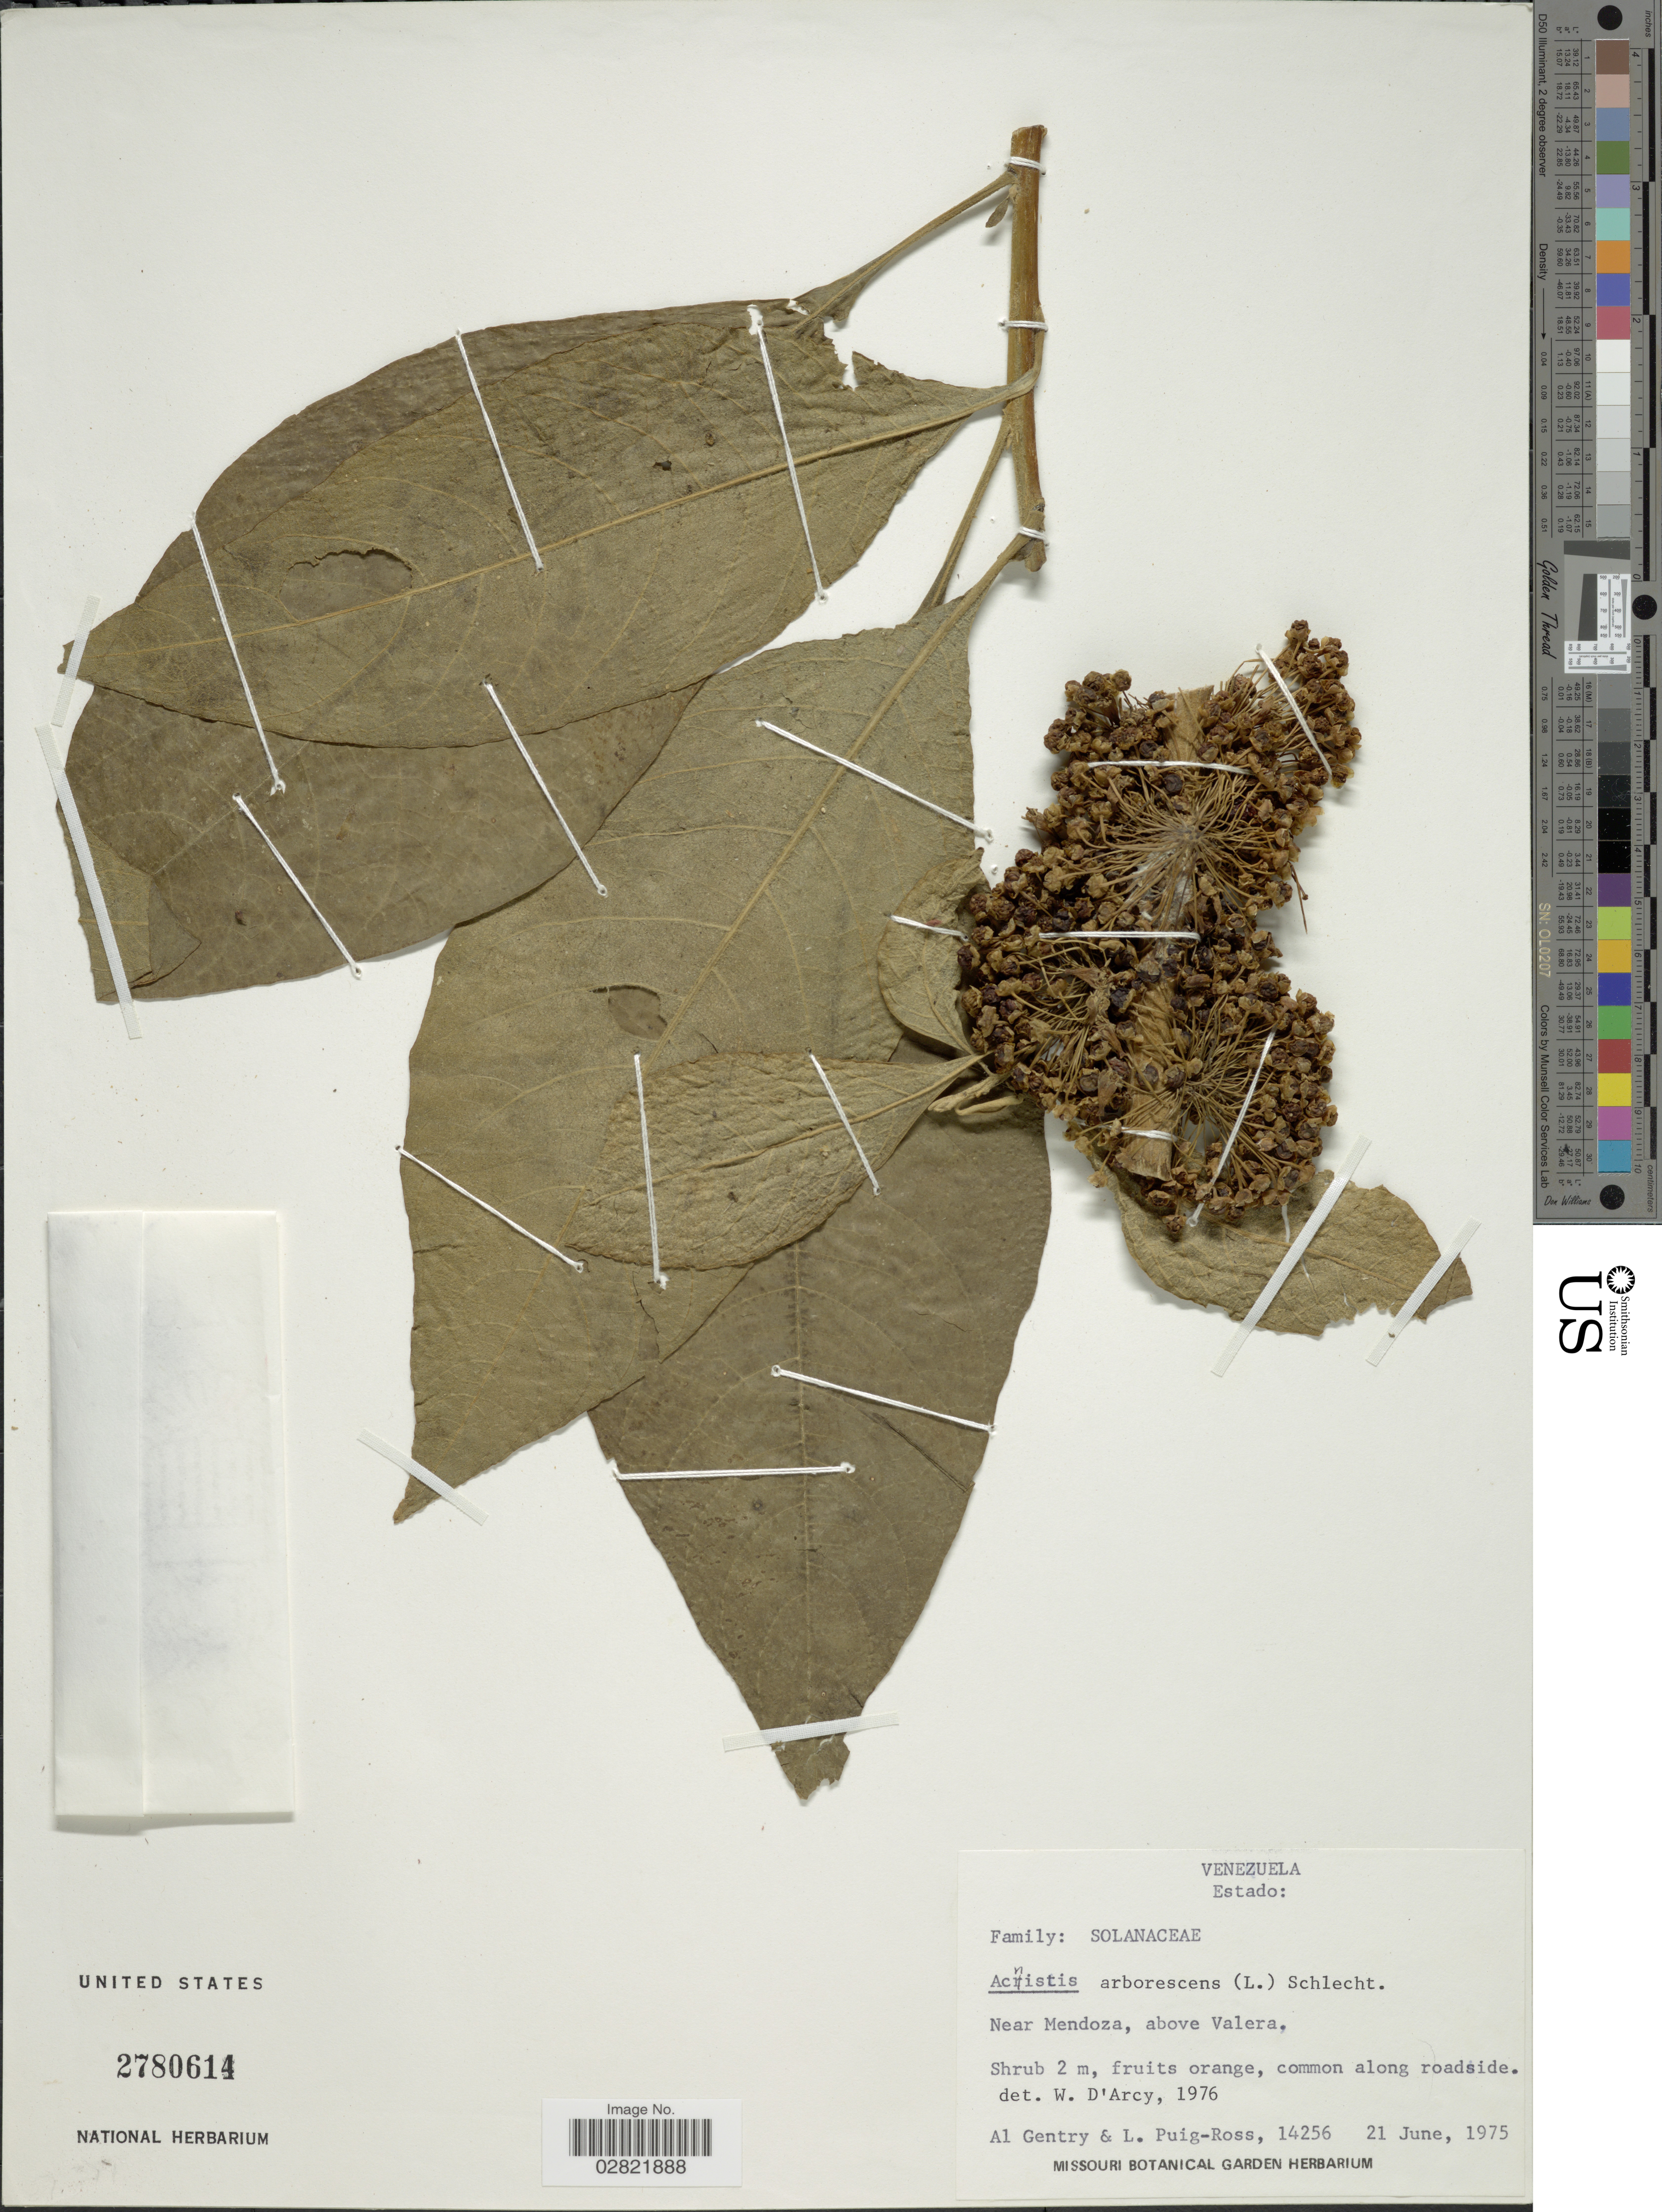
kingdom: Plantae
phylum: Tracheophyta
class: Magnoliopsida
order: Solanales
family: Solanaceae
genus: Acnistus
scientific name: Acnistus arborescens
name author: (L.) Schltdl.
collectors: A. H. Gentry & L. Puig-Ross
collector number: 14256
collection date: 1975-06-21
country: Venezuela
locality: Near Mendoza, above Valera.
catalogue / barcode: US 2780614